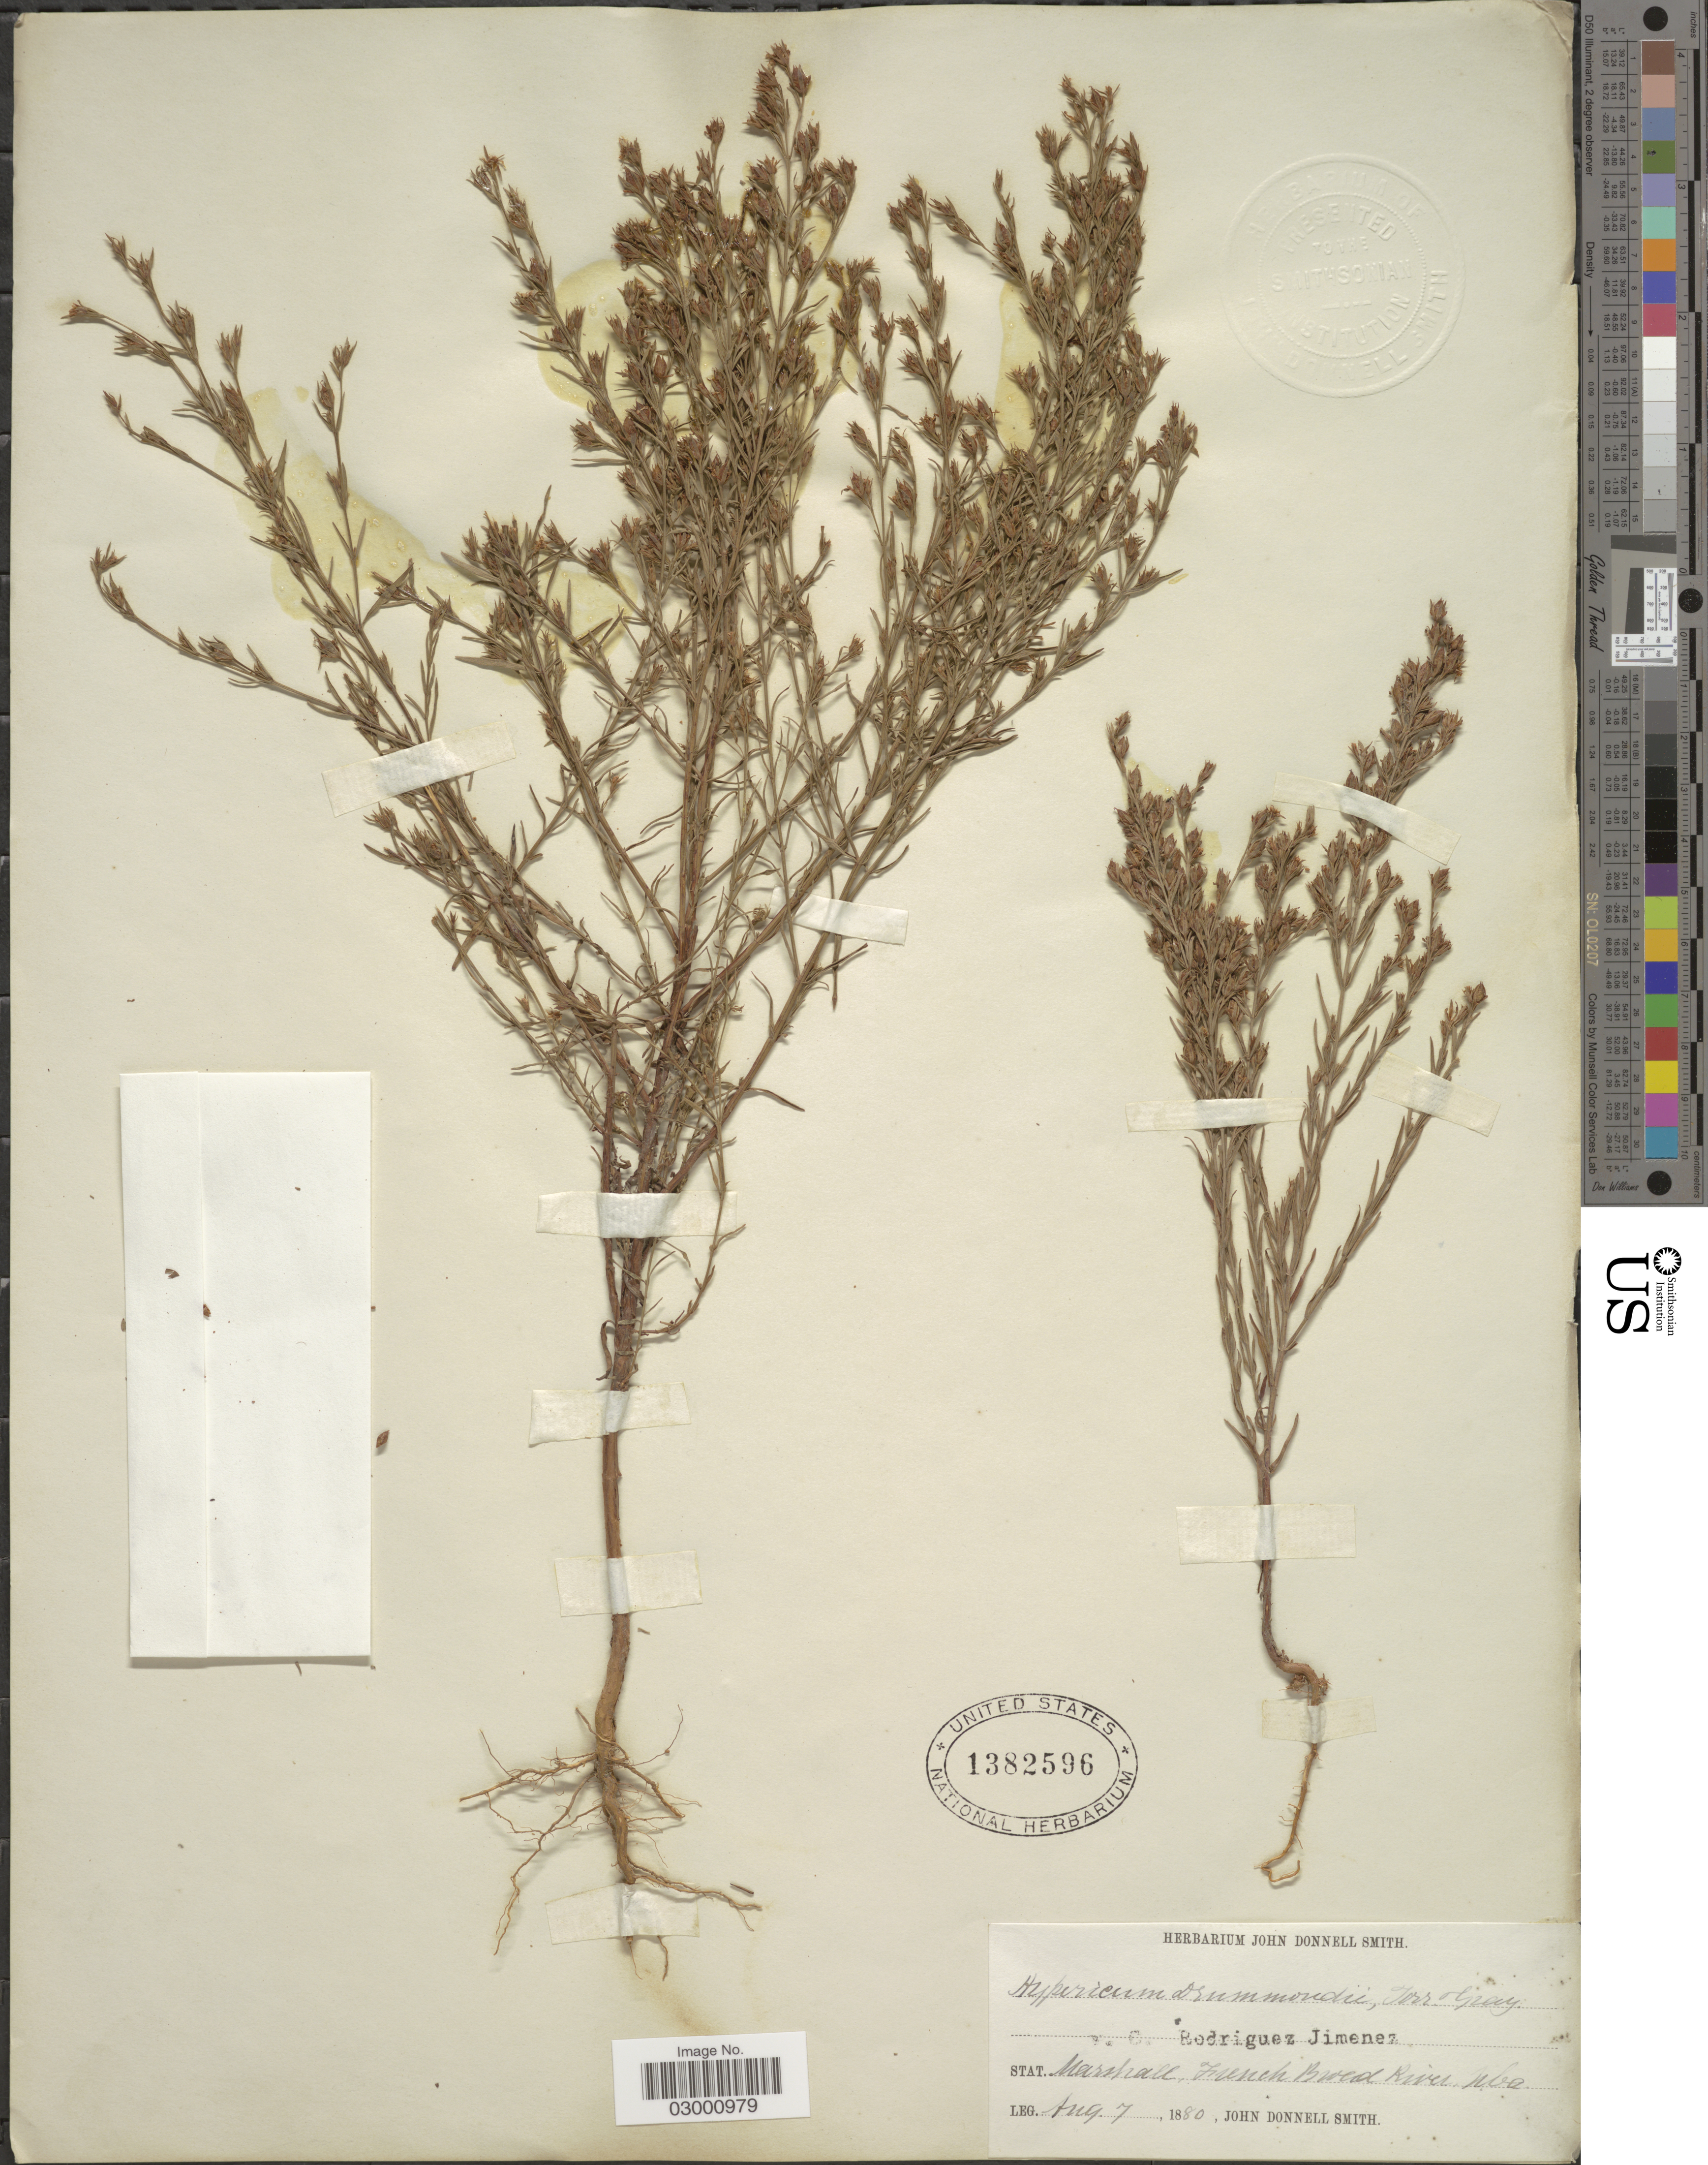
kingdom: Plantae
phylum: Tracheophyta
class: Magnoliopsida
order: Malpighiales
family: Hypericaceae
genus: Hypericum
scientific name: Hypericum drummondii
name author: (Grev. & Hook.) Torr. & A. Gray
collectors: J. Donnell Smith & v. C. Rodríguez Jiménez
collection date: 1880-08-07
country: United States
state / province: North Carolina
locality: Stat. Marshall, French Broad River.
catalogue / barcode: US 1382596